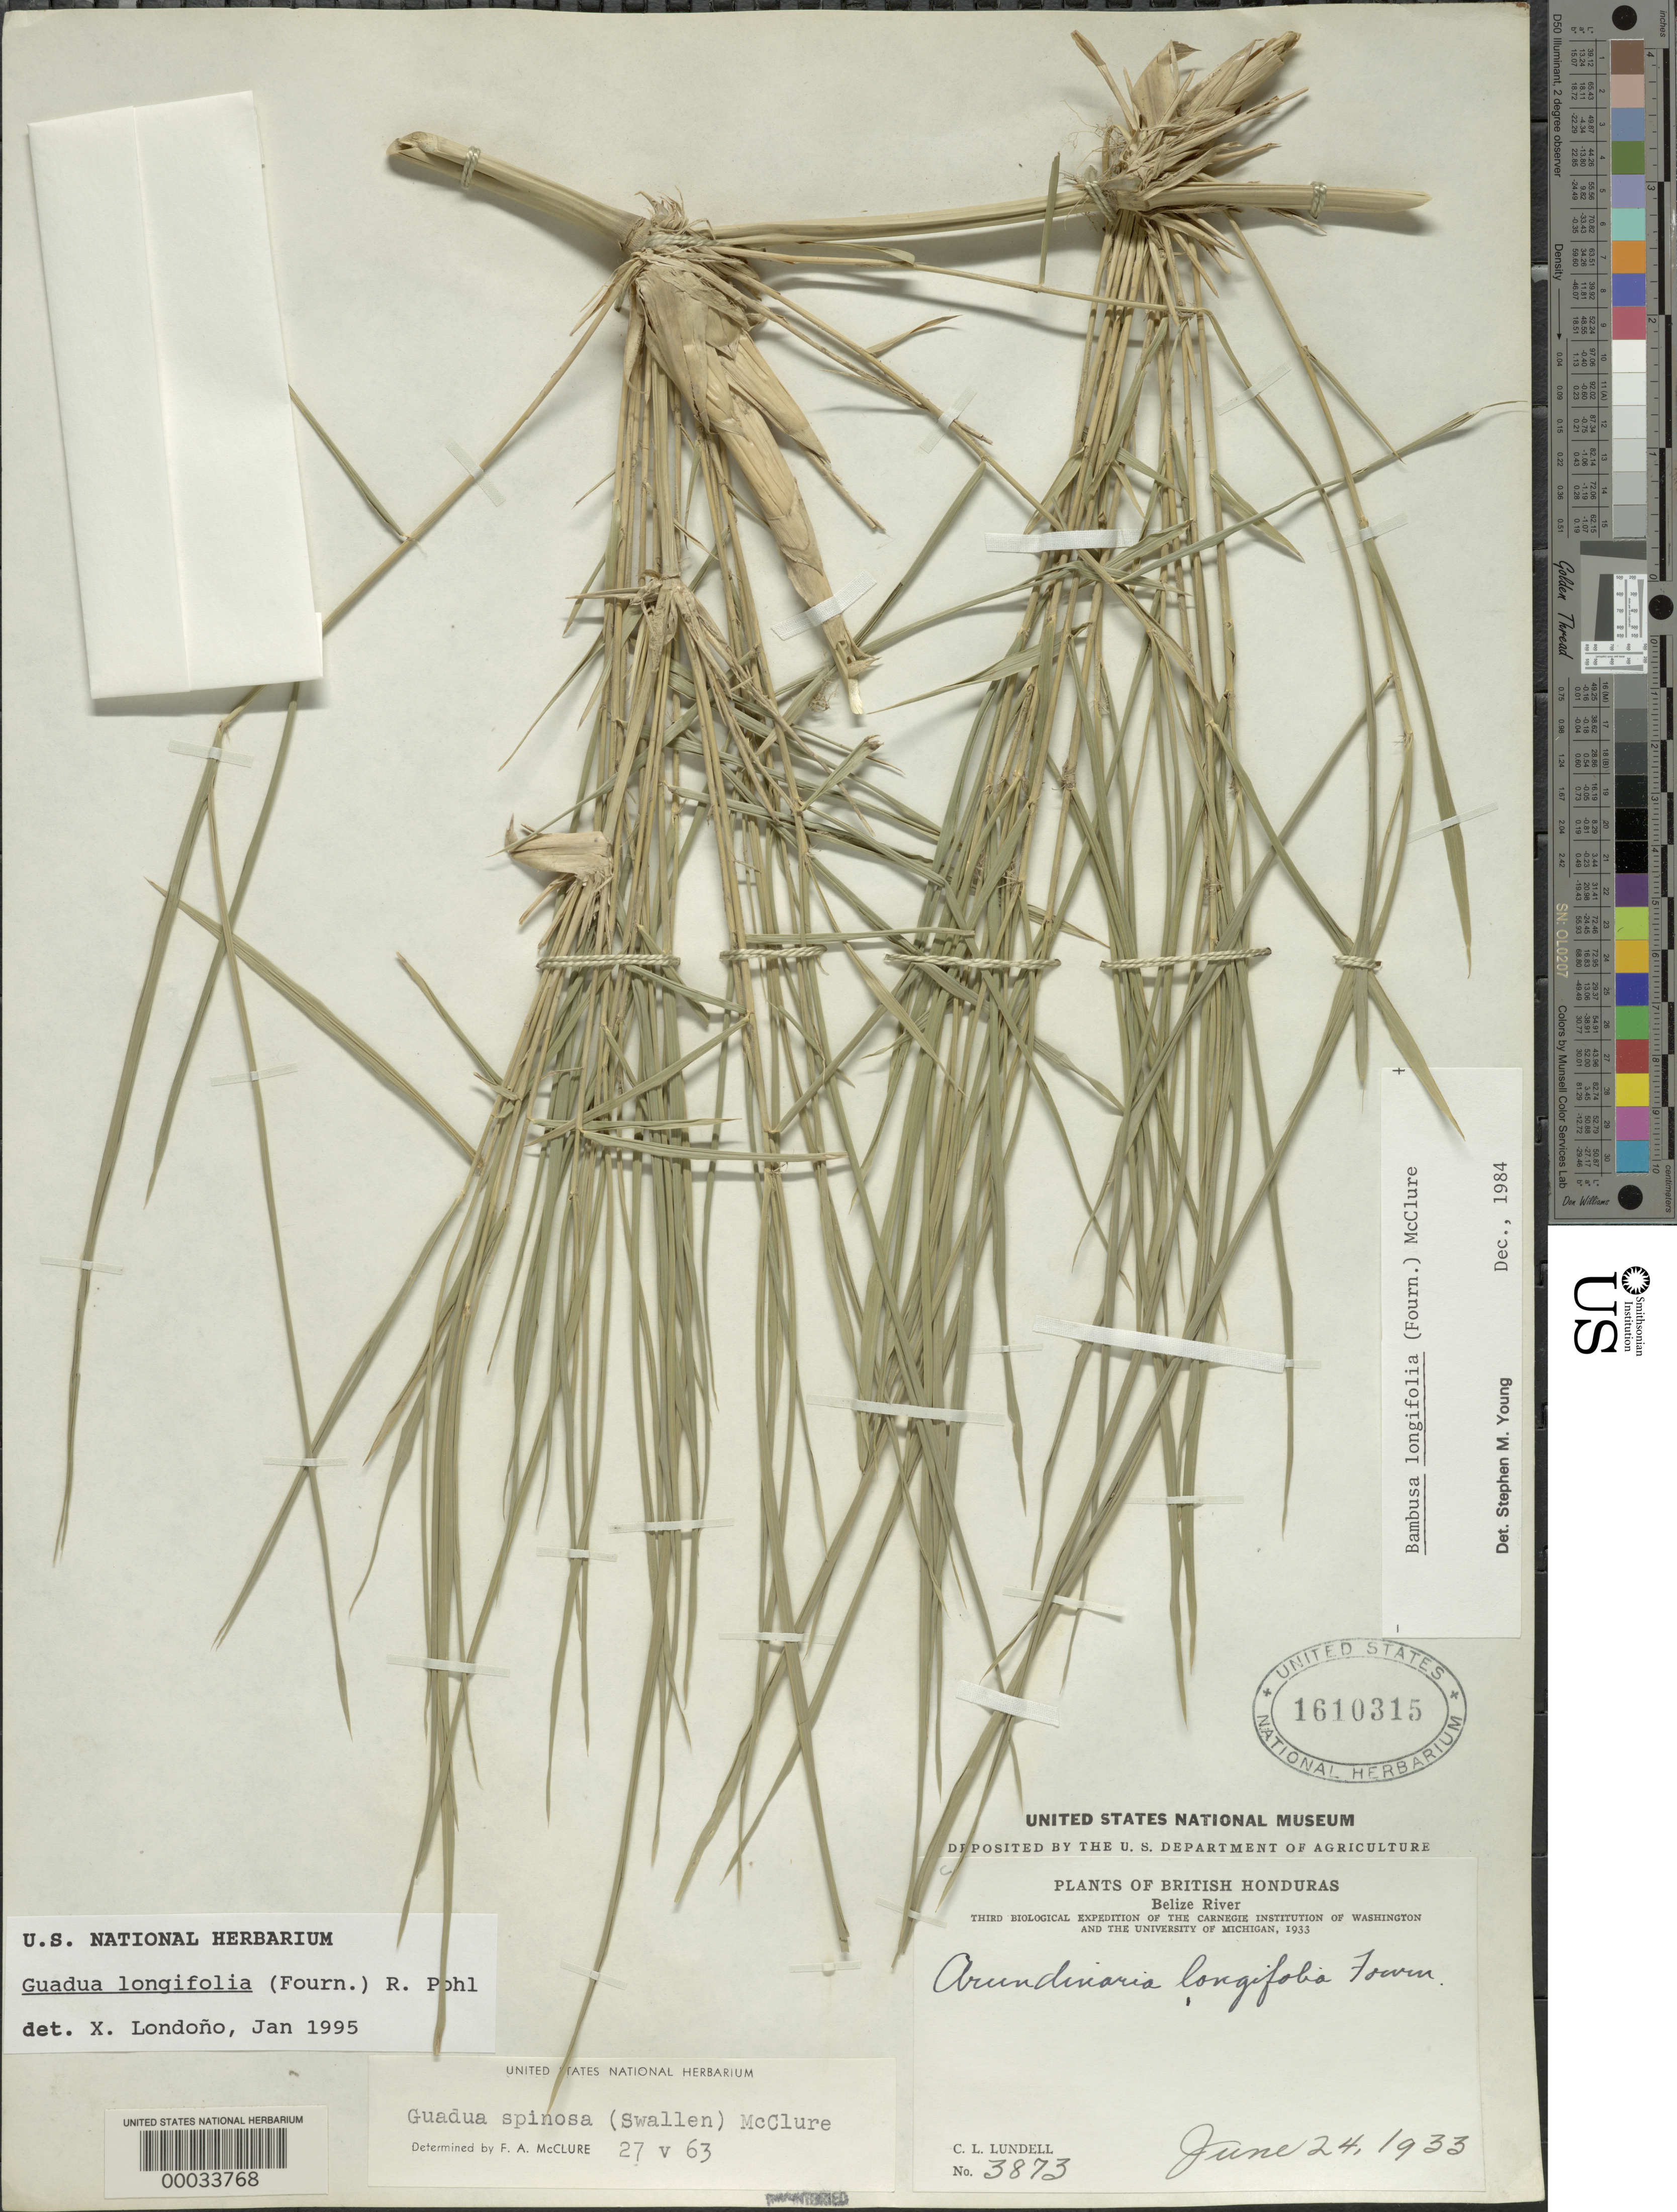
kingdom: Plantae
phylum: Tracheophyta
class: Liliopsida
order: Poales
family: Poaceae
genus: Guadua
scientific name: Guadua longifolia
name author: (E. Fourn.) R.W. Pohl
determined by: Londoño, X., (TULV), Jardin Botanico "Juan Maria Cespedes"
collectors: C. L. Lundell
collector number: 3873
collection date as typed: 24 Jun 1933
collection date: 1933-06-24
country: Belize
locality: Belize River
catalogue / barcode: US 1610315